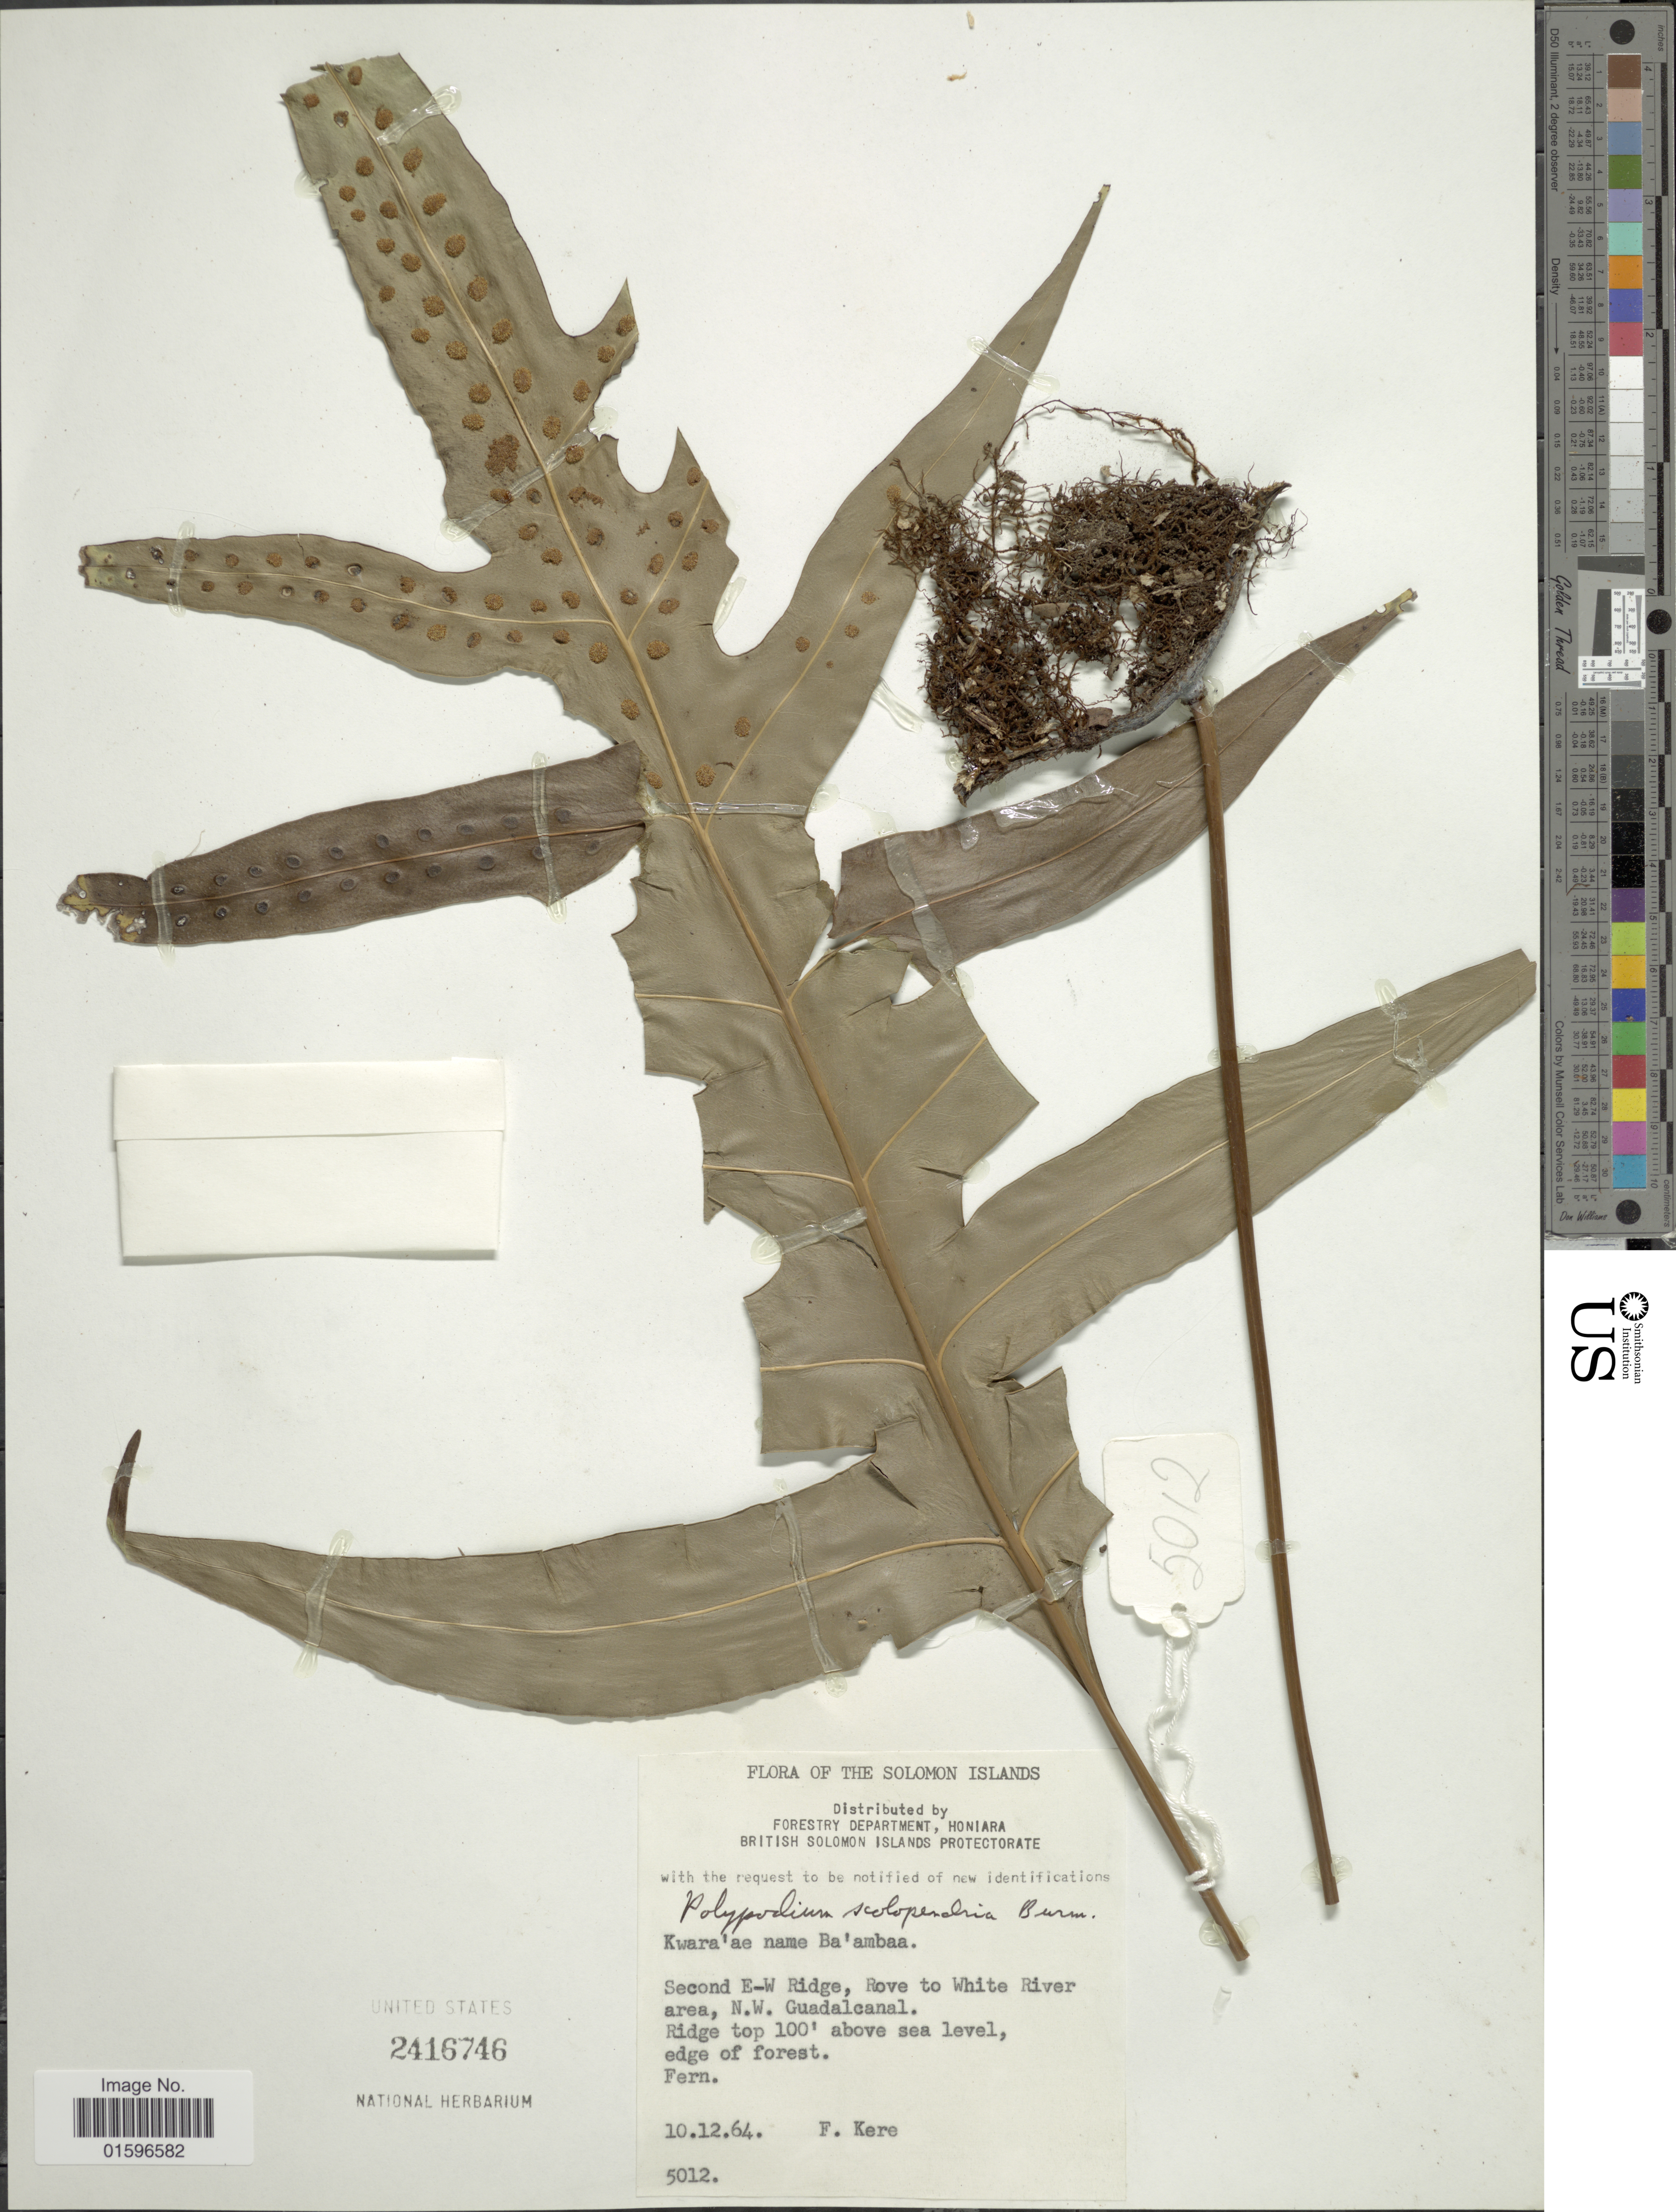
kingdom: Plantae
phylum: Tracheophyta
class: Polypodiopsida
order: Polypodiales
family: Polypodiaceae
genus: Polypodium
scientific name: Polypodium scolopendria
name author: Burm. f.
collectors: F. Kere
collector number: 5012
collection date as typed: Transcribed d/m/y: 10/12/64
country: Solomon Islands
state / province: Solomon Islands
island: Guadalcanal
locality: Britisch Solomon Islands, second E-W Ridge, rove to White River area, N. W. Guadalcanal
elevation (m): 30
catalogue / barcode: US 2416746